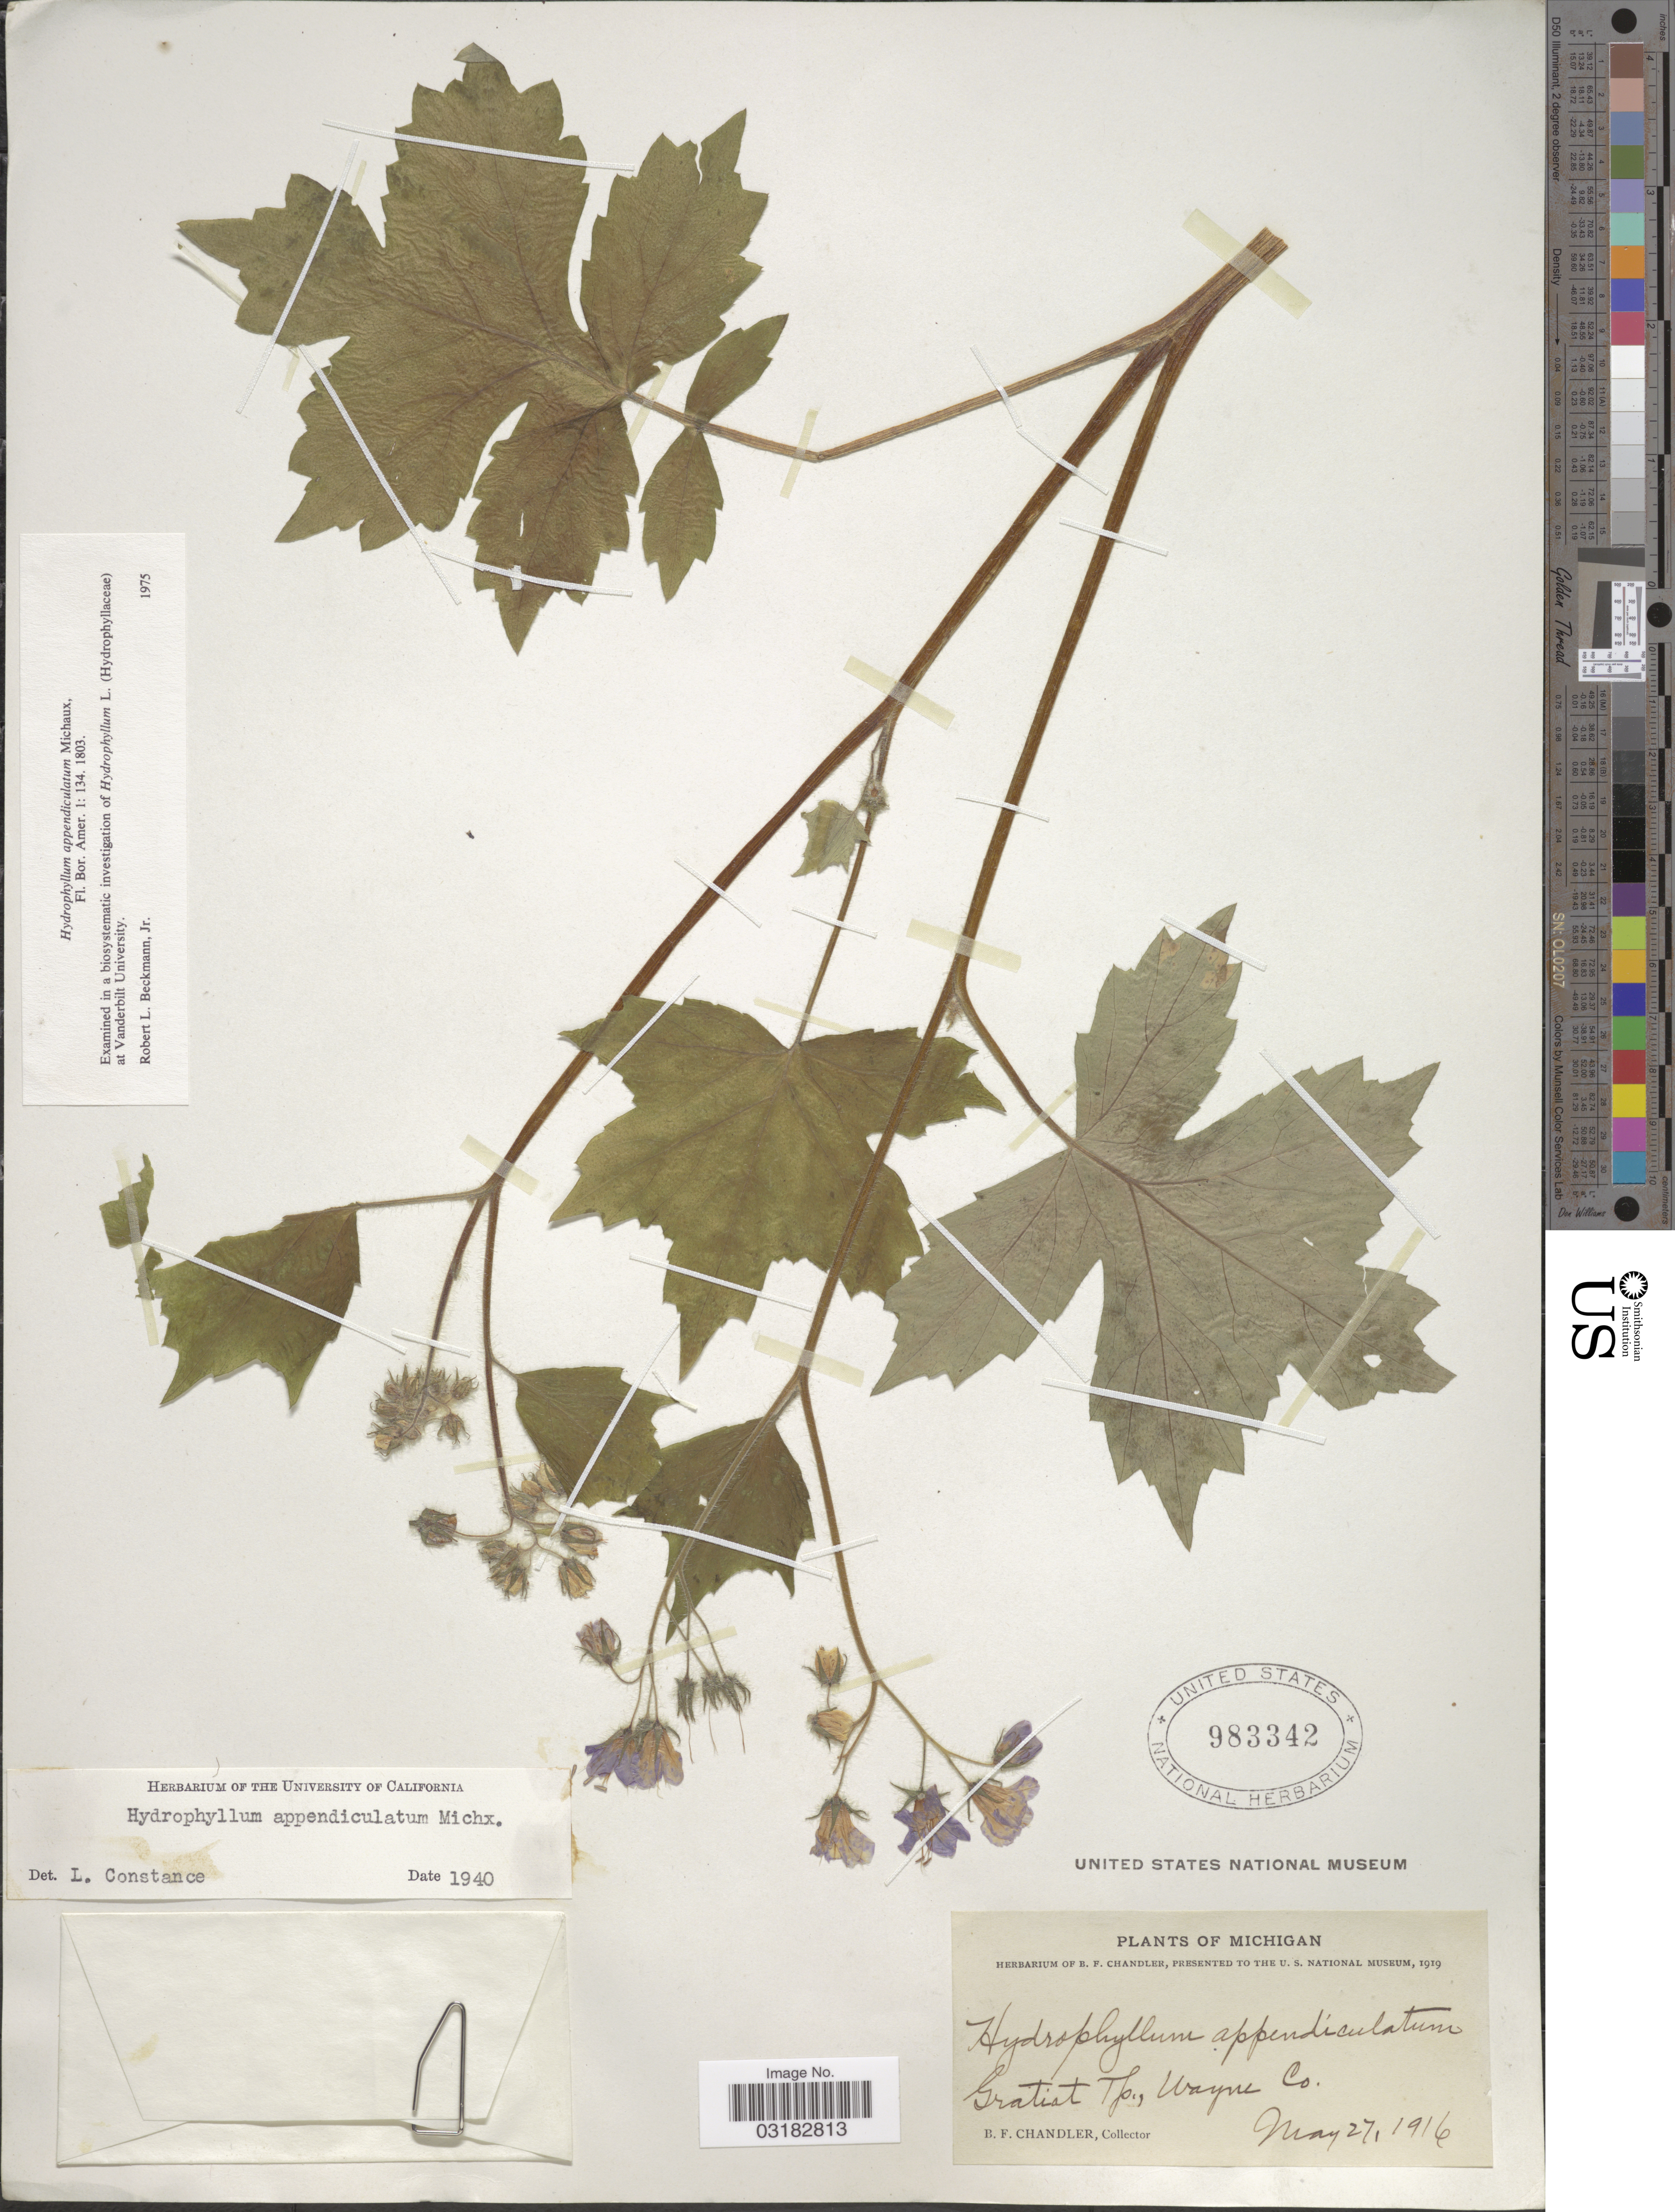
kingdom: Plantae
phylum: Tracheophyta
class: Magnoliopsida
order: Boraginales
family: Hydrophyllaceae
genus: Hydrophyllum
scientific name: Hydrophyllum appendiculatum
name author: Michx.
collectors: B. F. Chandler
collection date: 1916-05-27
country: United States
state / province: Michigan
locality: Gratiat Tp., Wayne Co.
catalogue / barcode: US 983342